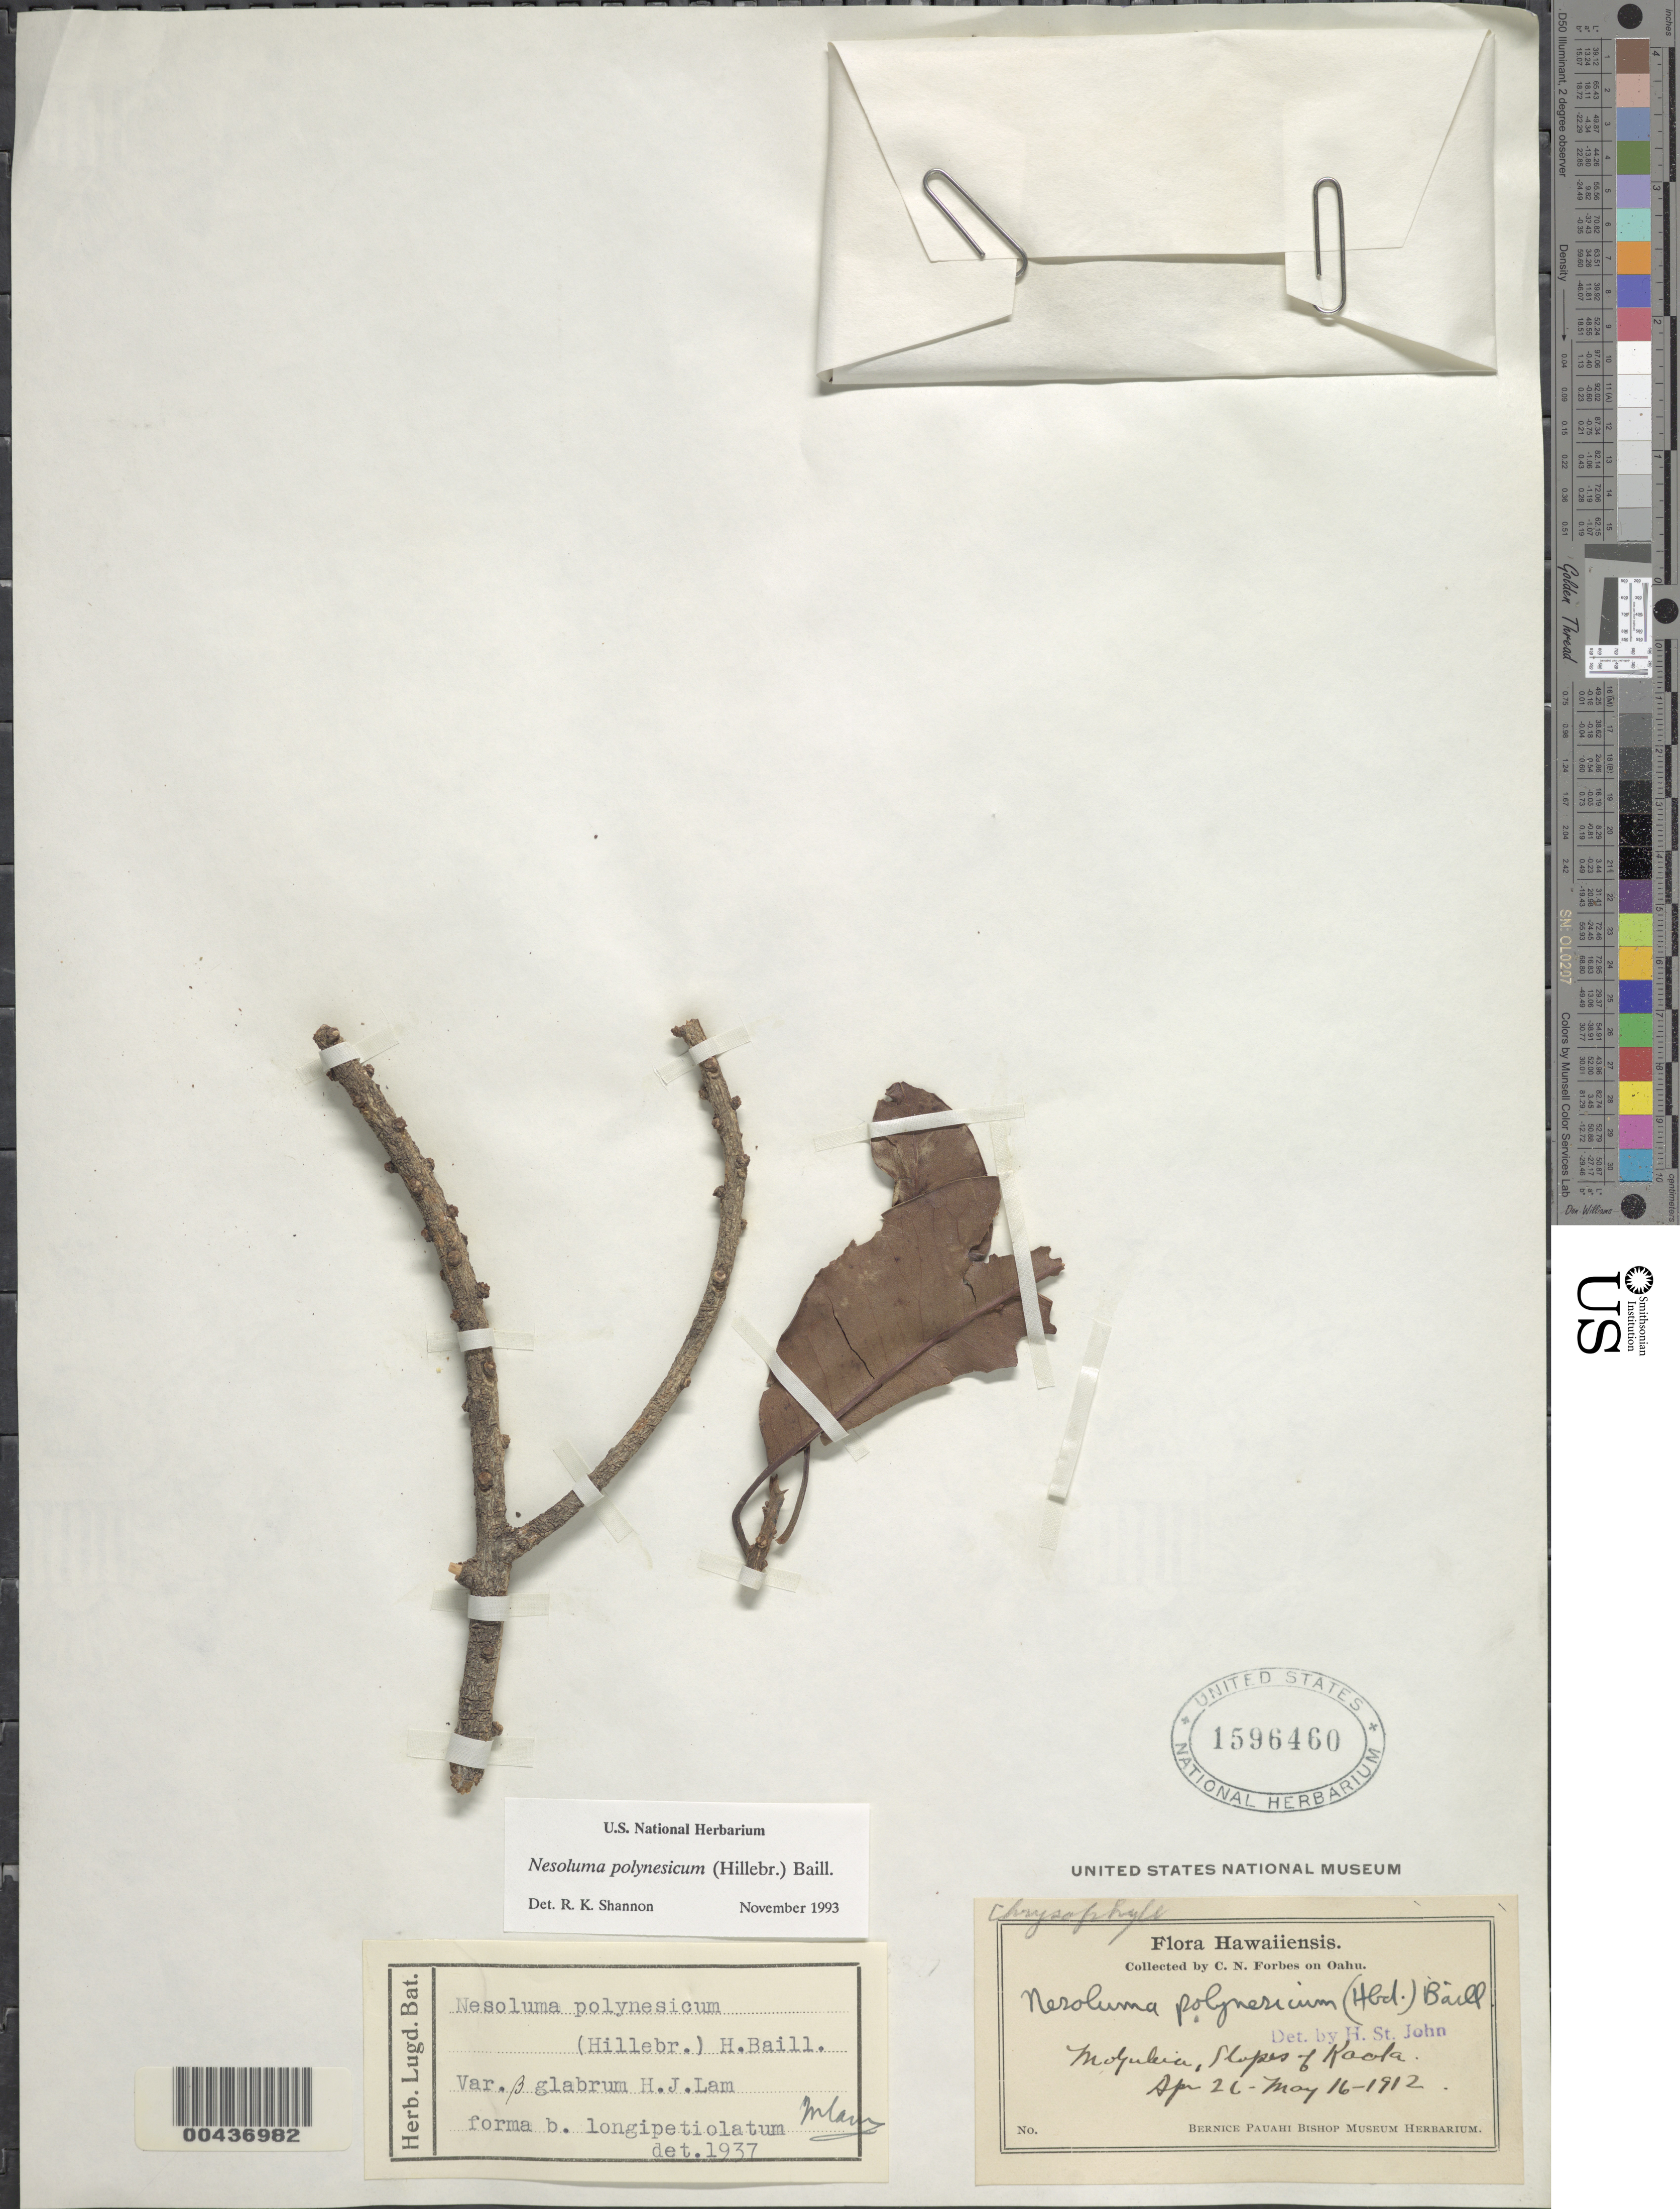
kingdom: Plantae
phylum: Tracheophyta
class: Magnoliopsida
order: Ericales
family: Sapotaceae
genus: Sideroxylon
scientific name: Sideroxylon polynesicum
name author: (Hillebr.) Smedmark & Anderb.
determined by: Wagner, W. L., (BOT), Smithsonian Institution - National Museum of Natural History (UNITED STATES)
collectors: C. N. Forbes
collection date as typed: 26 Apr 1912 to 16 May 1912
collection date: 1912-04-26/1912-05-16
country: United States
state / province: Hawaii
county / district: Honolulu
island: Oahu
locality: Mokuleia, slopes of Kaala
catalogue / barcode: US 1596460